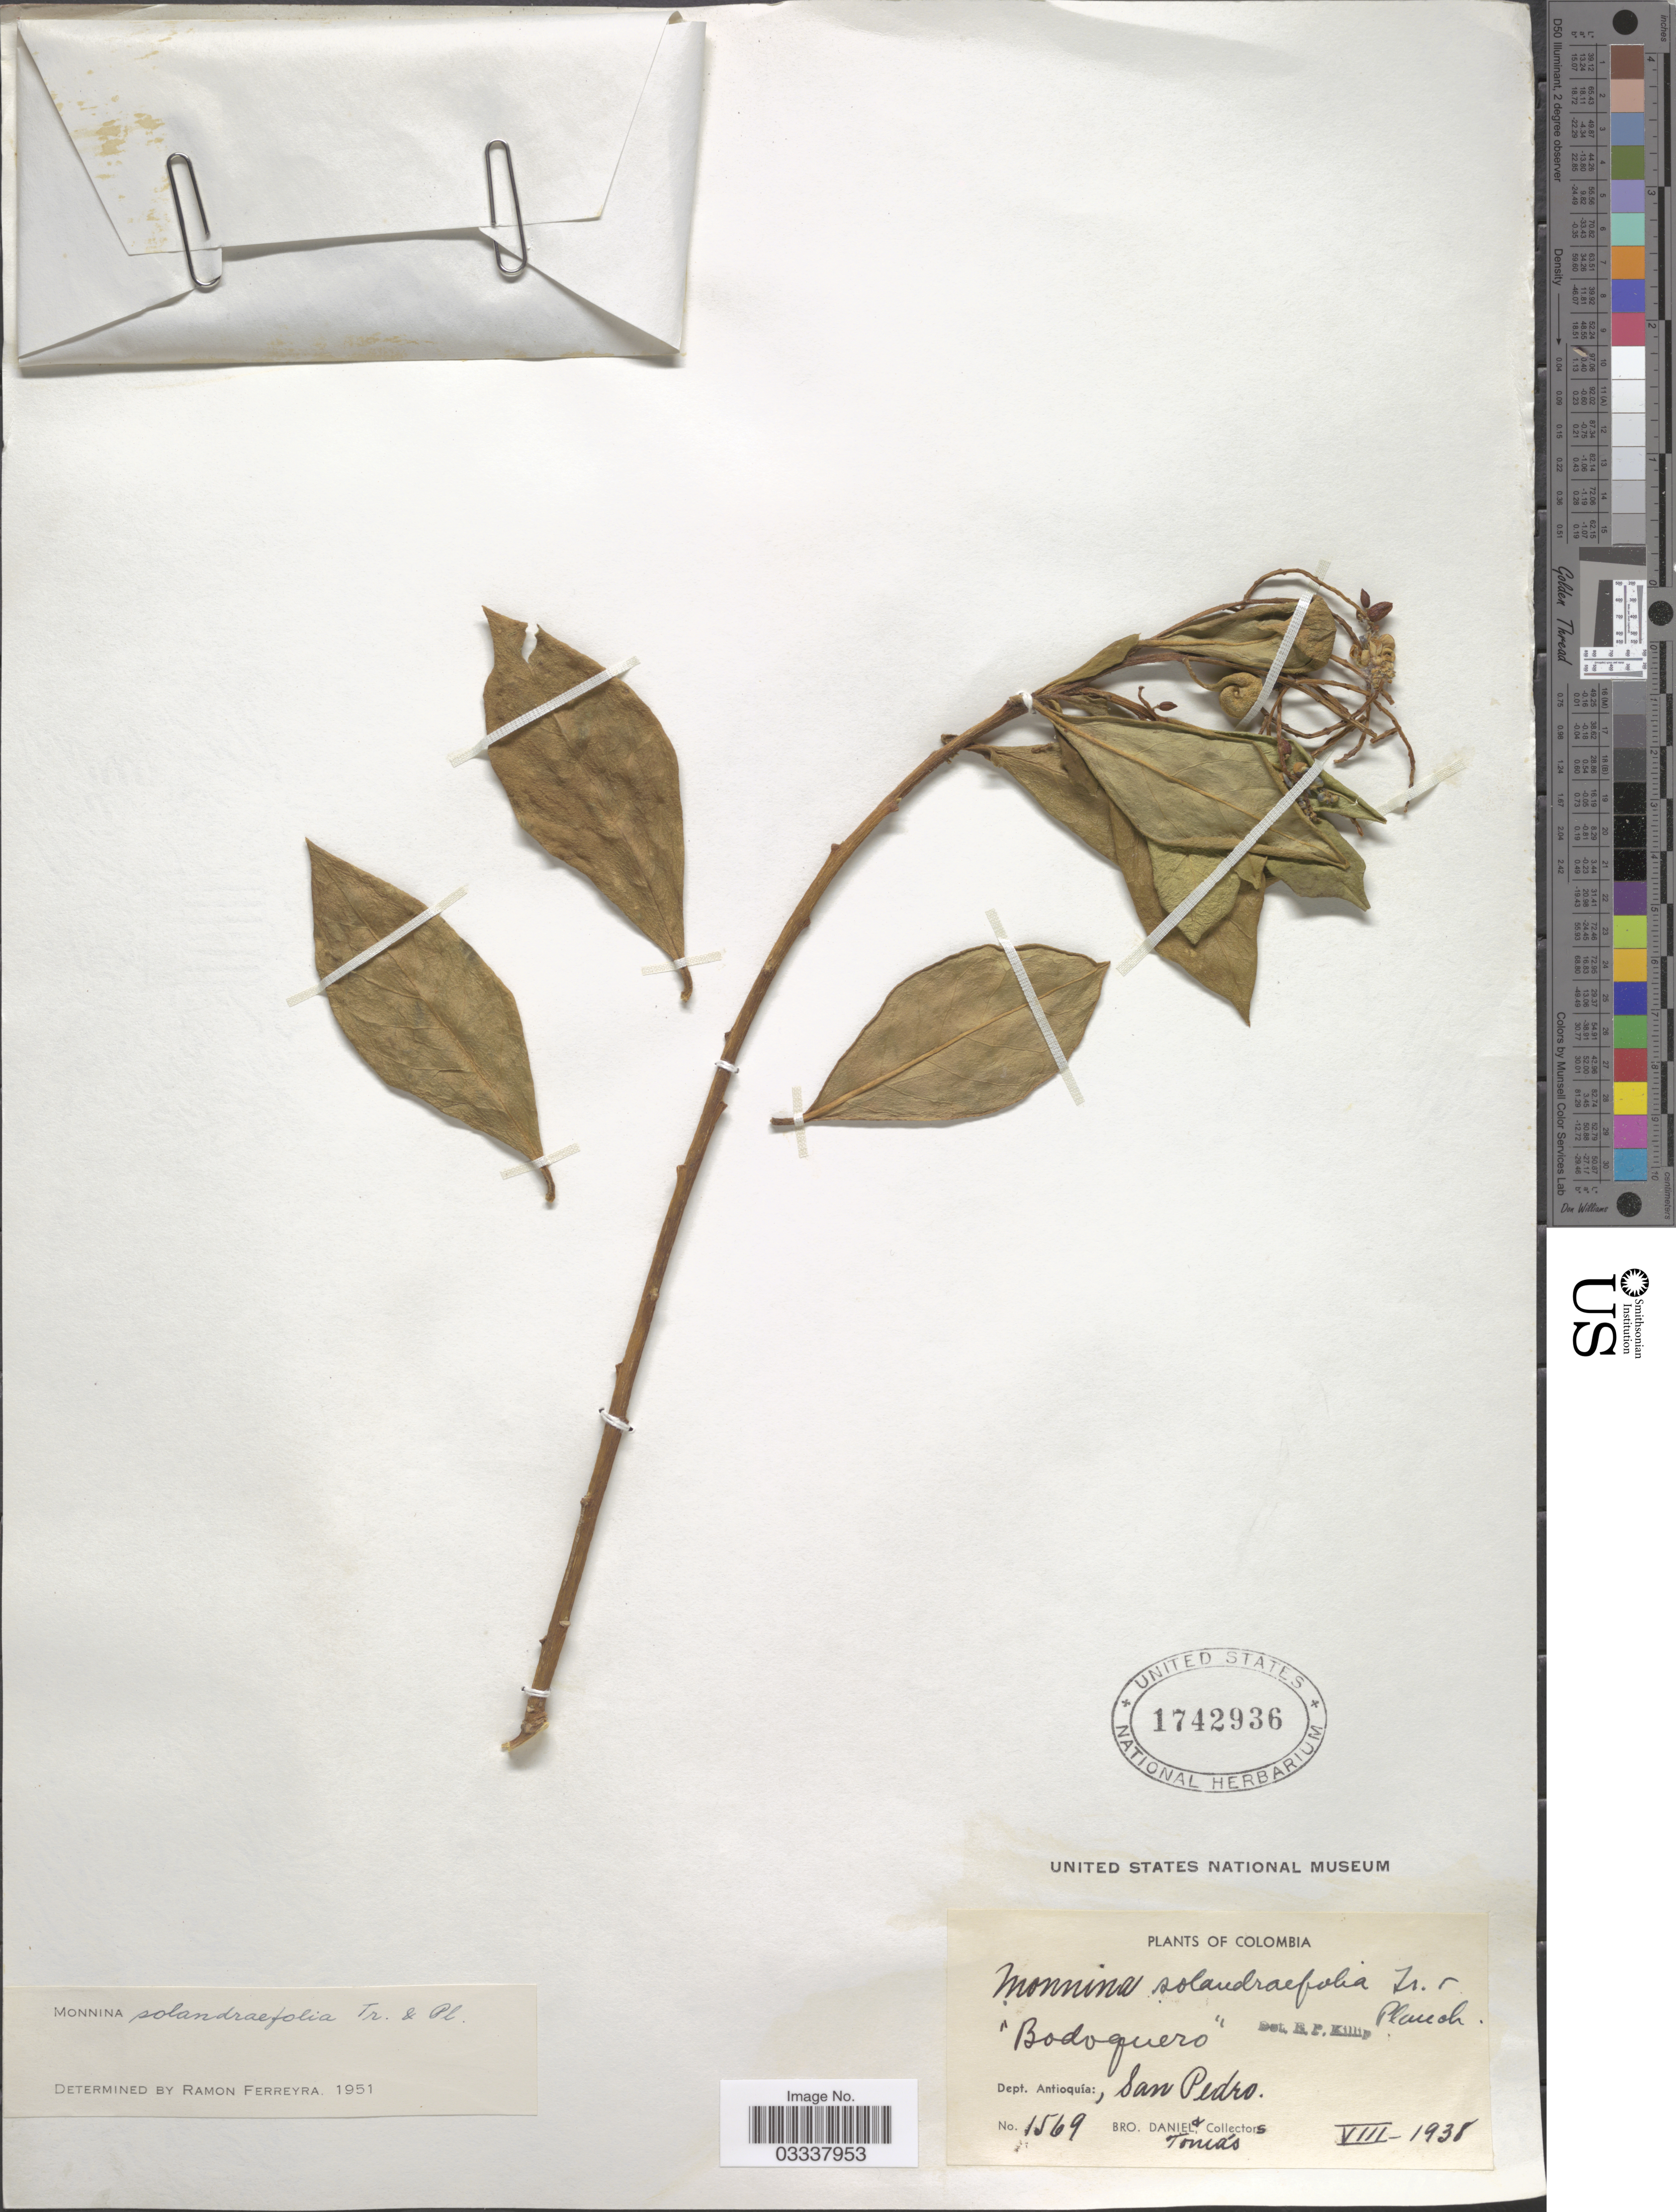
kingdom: Plantae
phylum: Tracheophyta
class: Magnoliopsida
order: Fabales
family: Polygalaceae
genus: Monnina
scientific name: Monnina solandraefolia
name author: Triana & Planch.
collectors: Bro. Daniel & -. Tomas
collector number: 1569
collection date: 1938-08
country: Colombia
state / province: Antioquia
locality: Dept. Antioquia, San Pedro.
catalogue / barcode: US 1742936